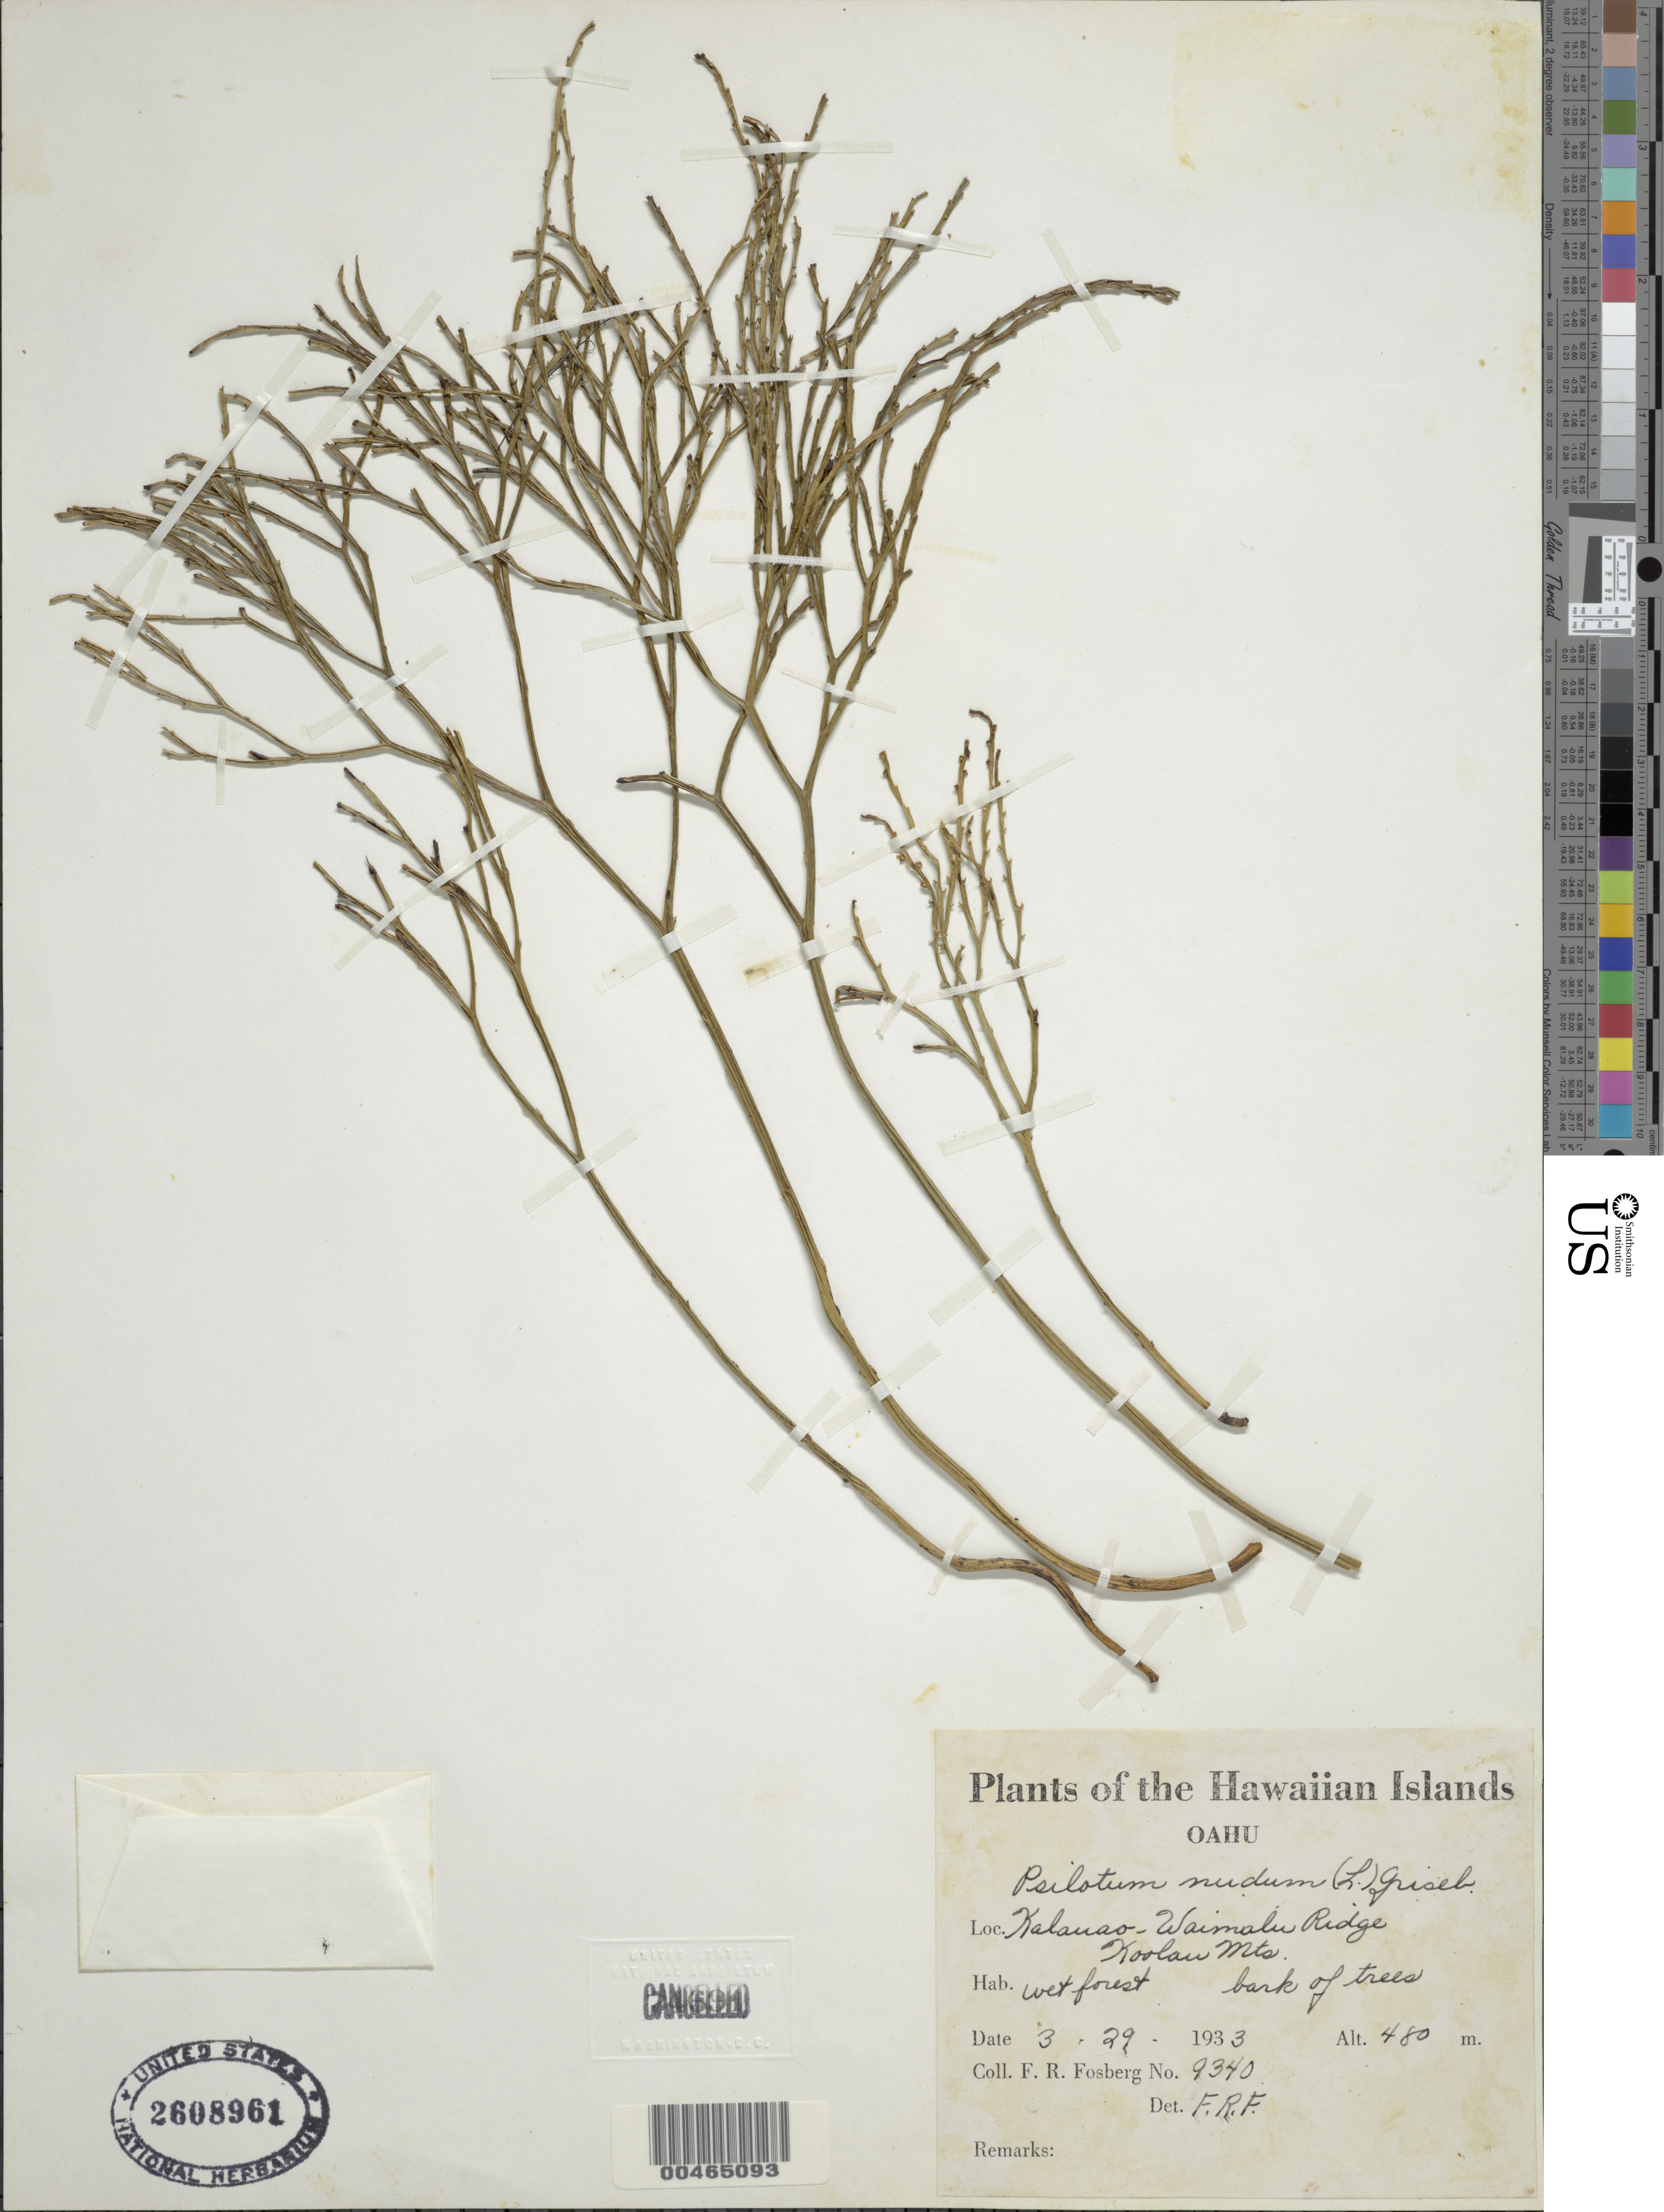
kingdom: Plantae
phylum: Tracheophyta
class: Polypodiopsida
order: Psilotales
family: Psilotaceae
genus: Psilotum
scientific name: Psilotum nudum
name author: (L.) P. Beauv.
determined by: Fosberg, F. R.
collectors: F. R. Fosberg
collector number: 9340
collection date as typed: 29 Mar 1933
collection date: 1933-03-29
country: United States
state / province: Hawaii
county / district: Honolulu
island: Oahu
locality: Kalauao-Waimalu Ridge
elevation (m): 480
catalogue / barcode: US 2608961